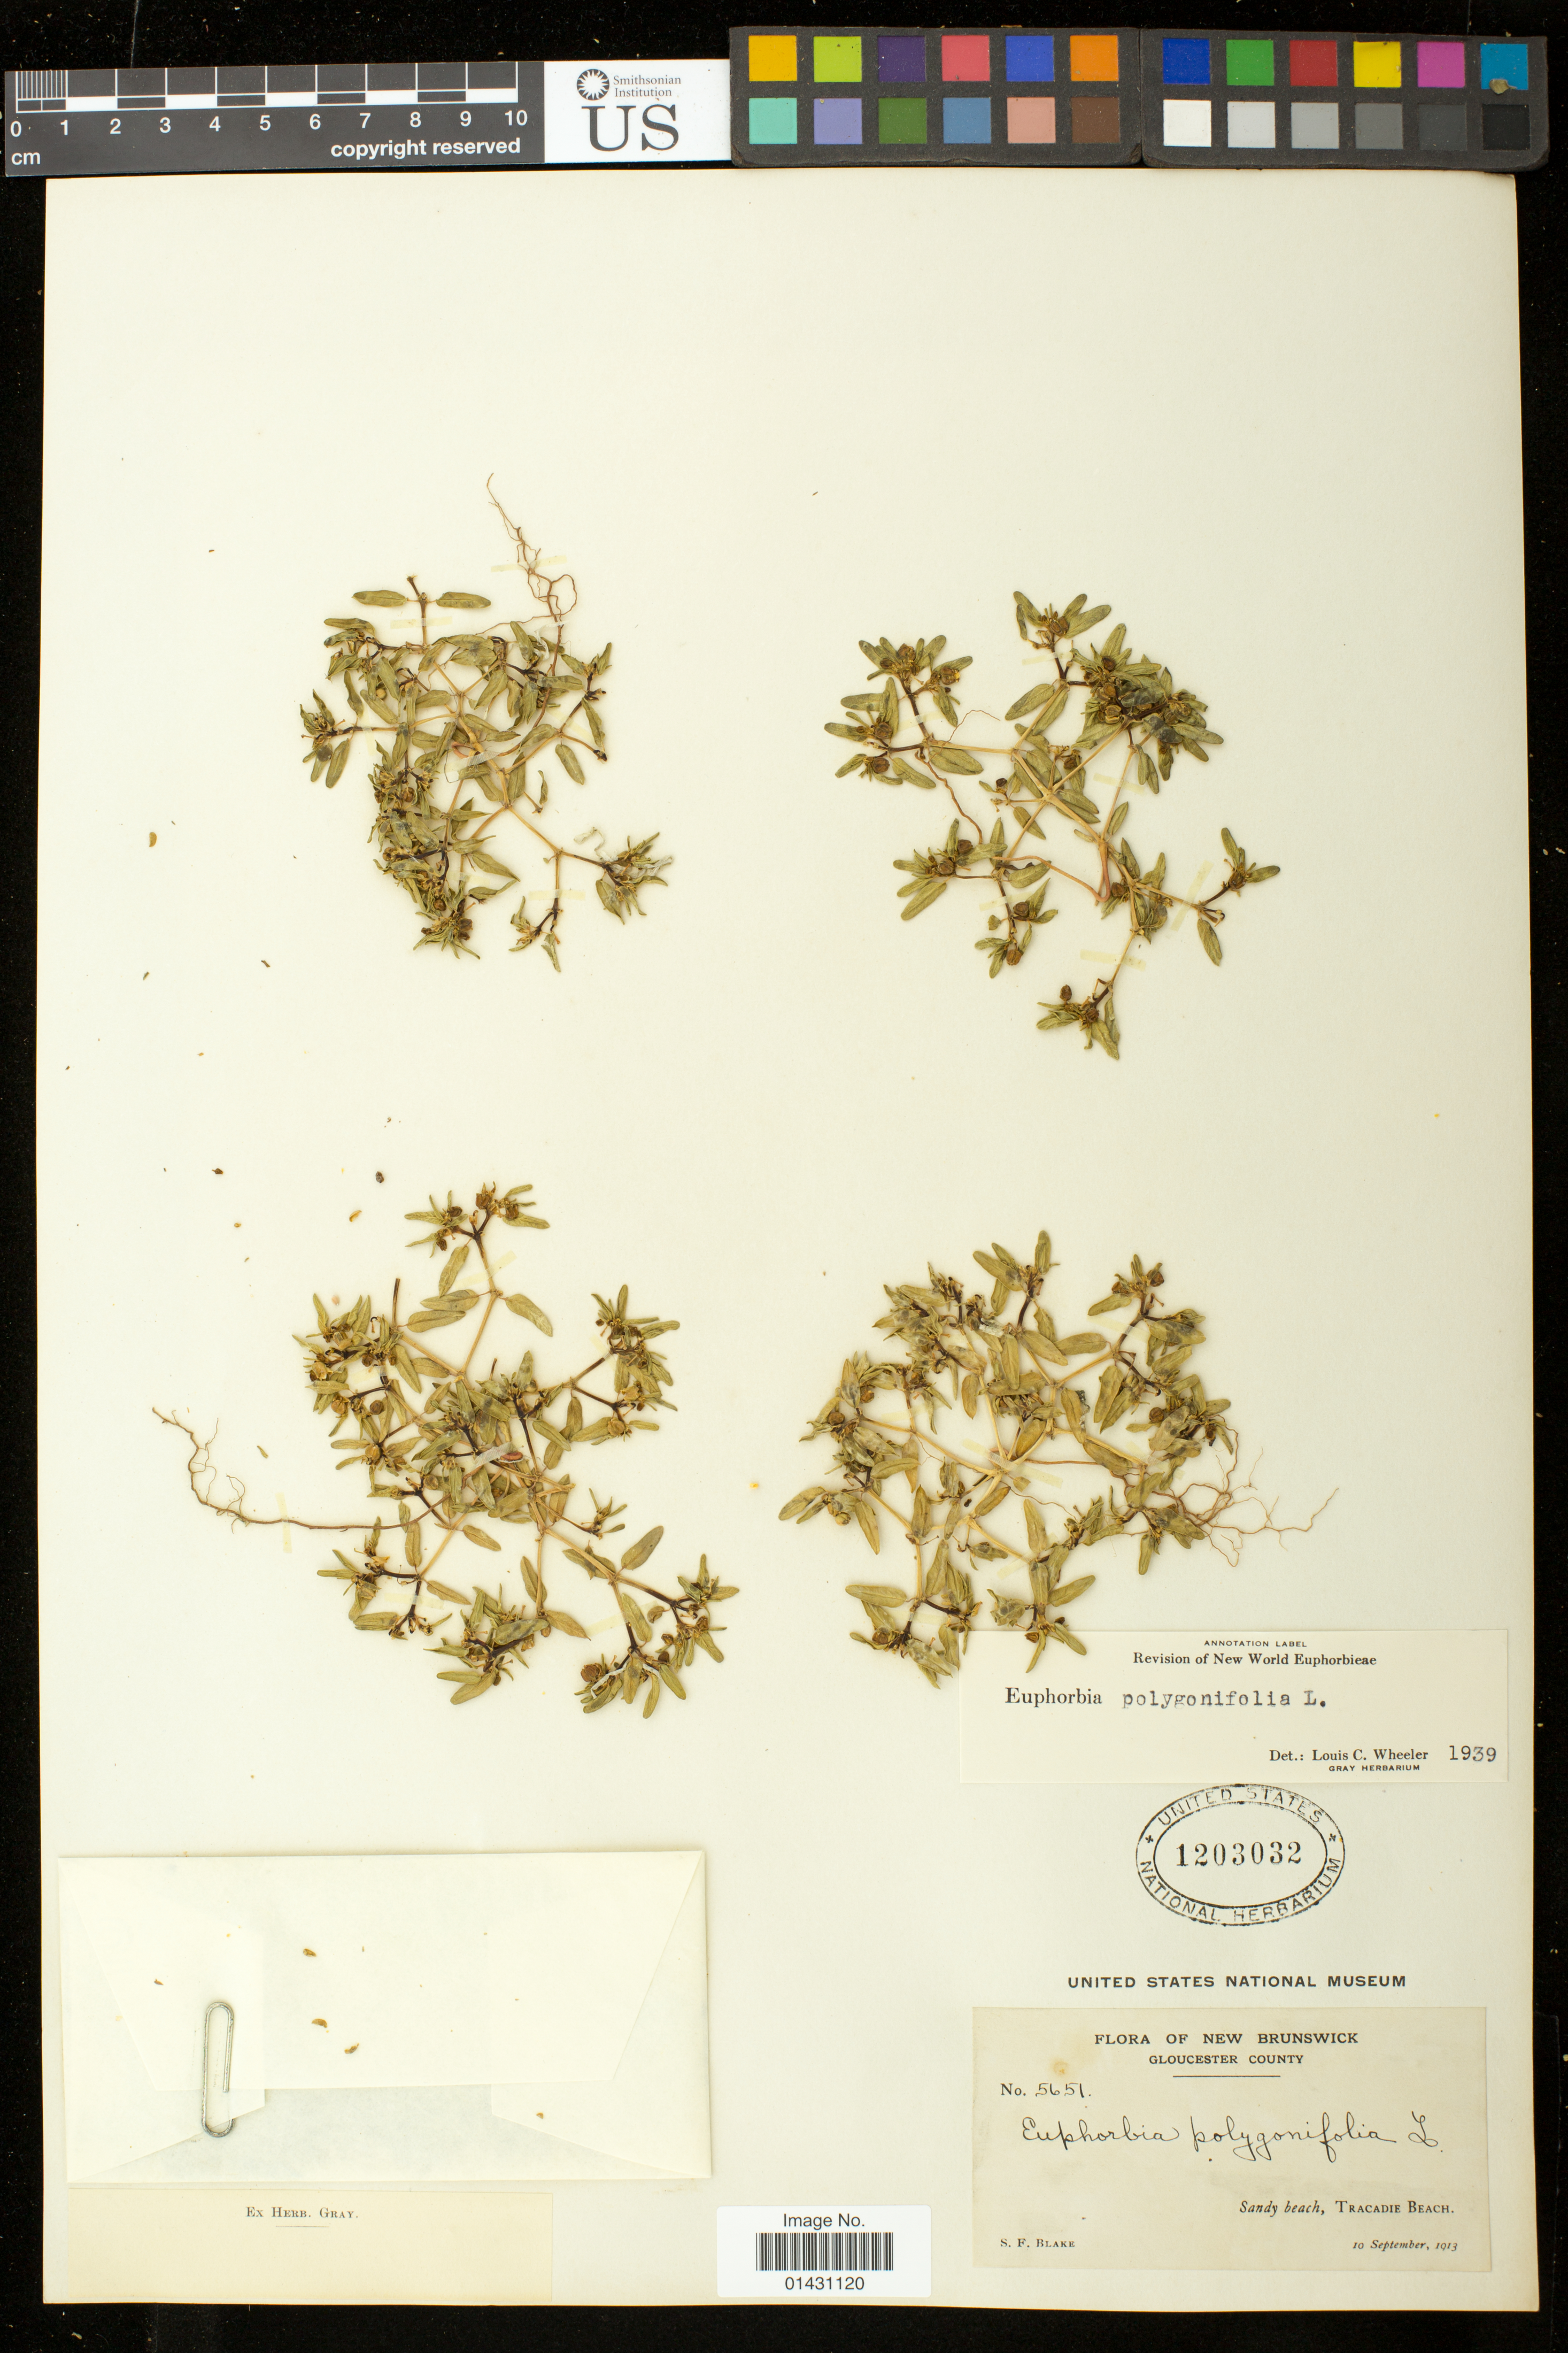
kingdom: Plantae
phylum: Tracheophyta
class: Magnoliopsida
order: Malpighiales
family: Euphorbiaceae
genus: Euphorbia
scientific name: Euphorbia polygonifolia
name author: L.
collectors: S. Blake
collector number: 5651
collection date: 1913-09-10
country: Canada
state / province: New Brunswick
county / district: Gloucester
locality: Tracadie Beach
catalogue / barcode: US 1203032